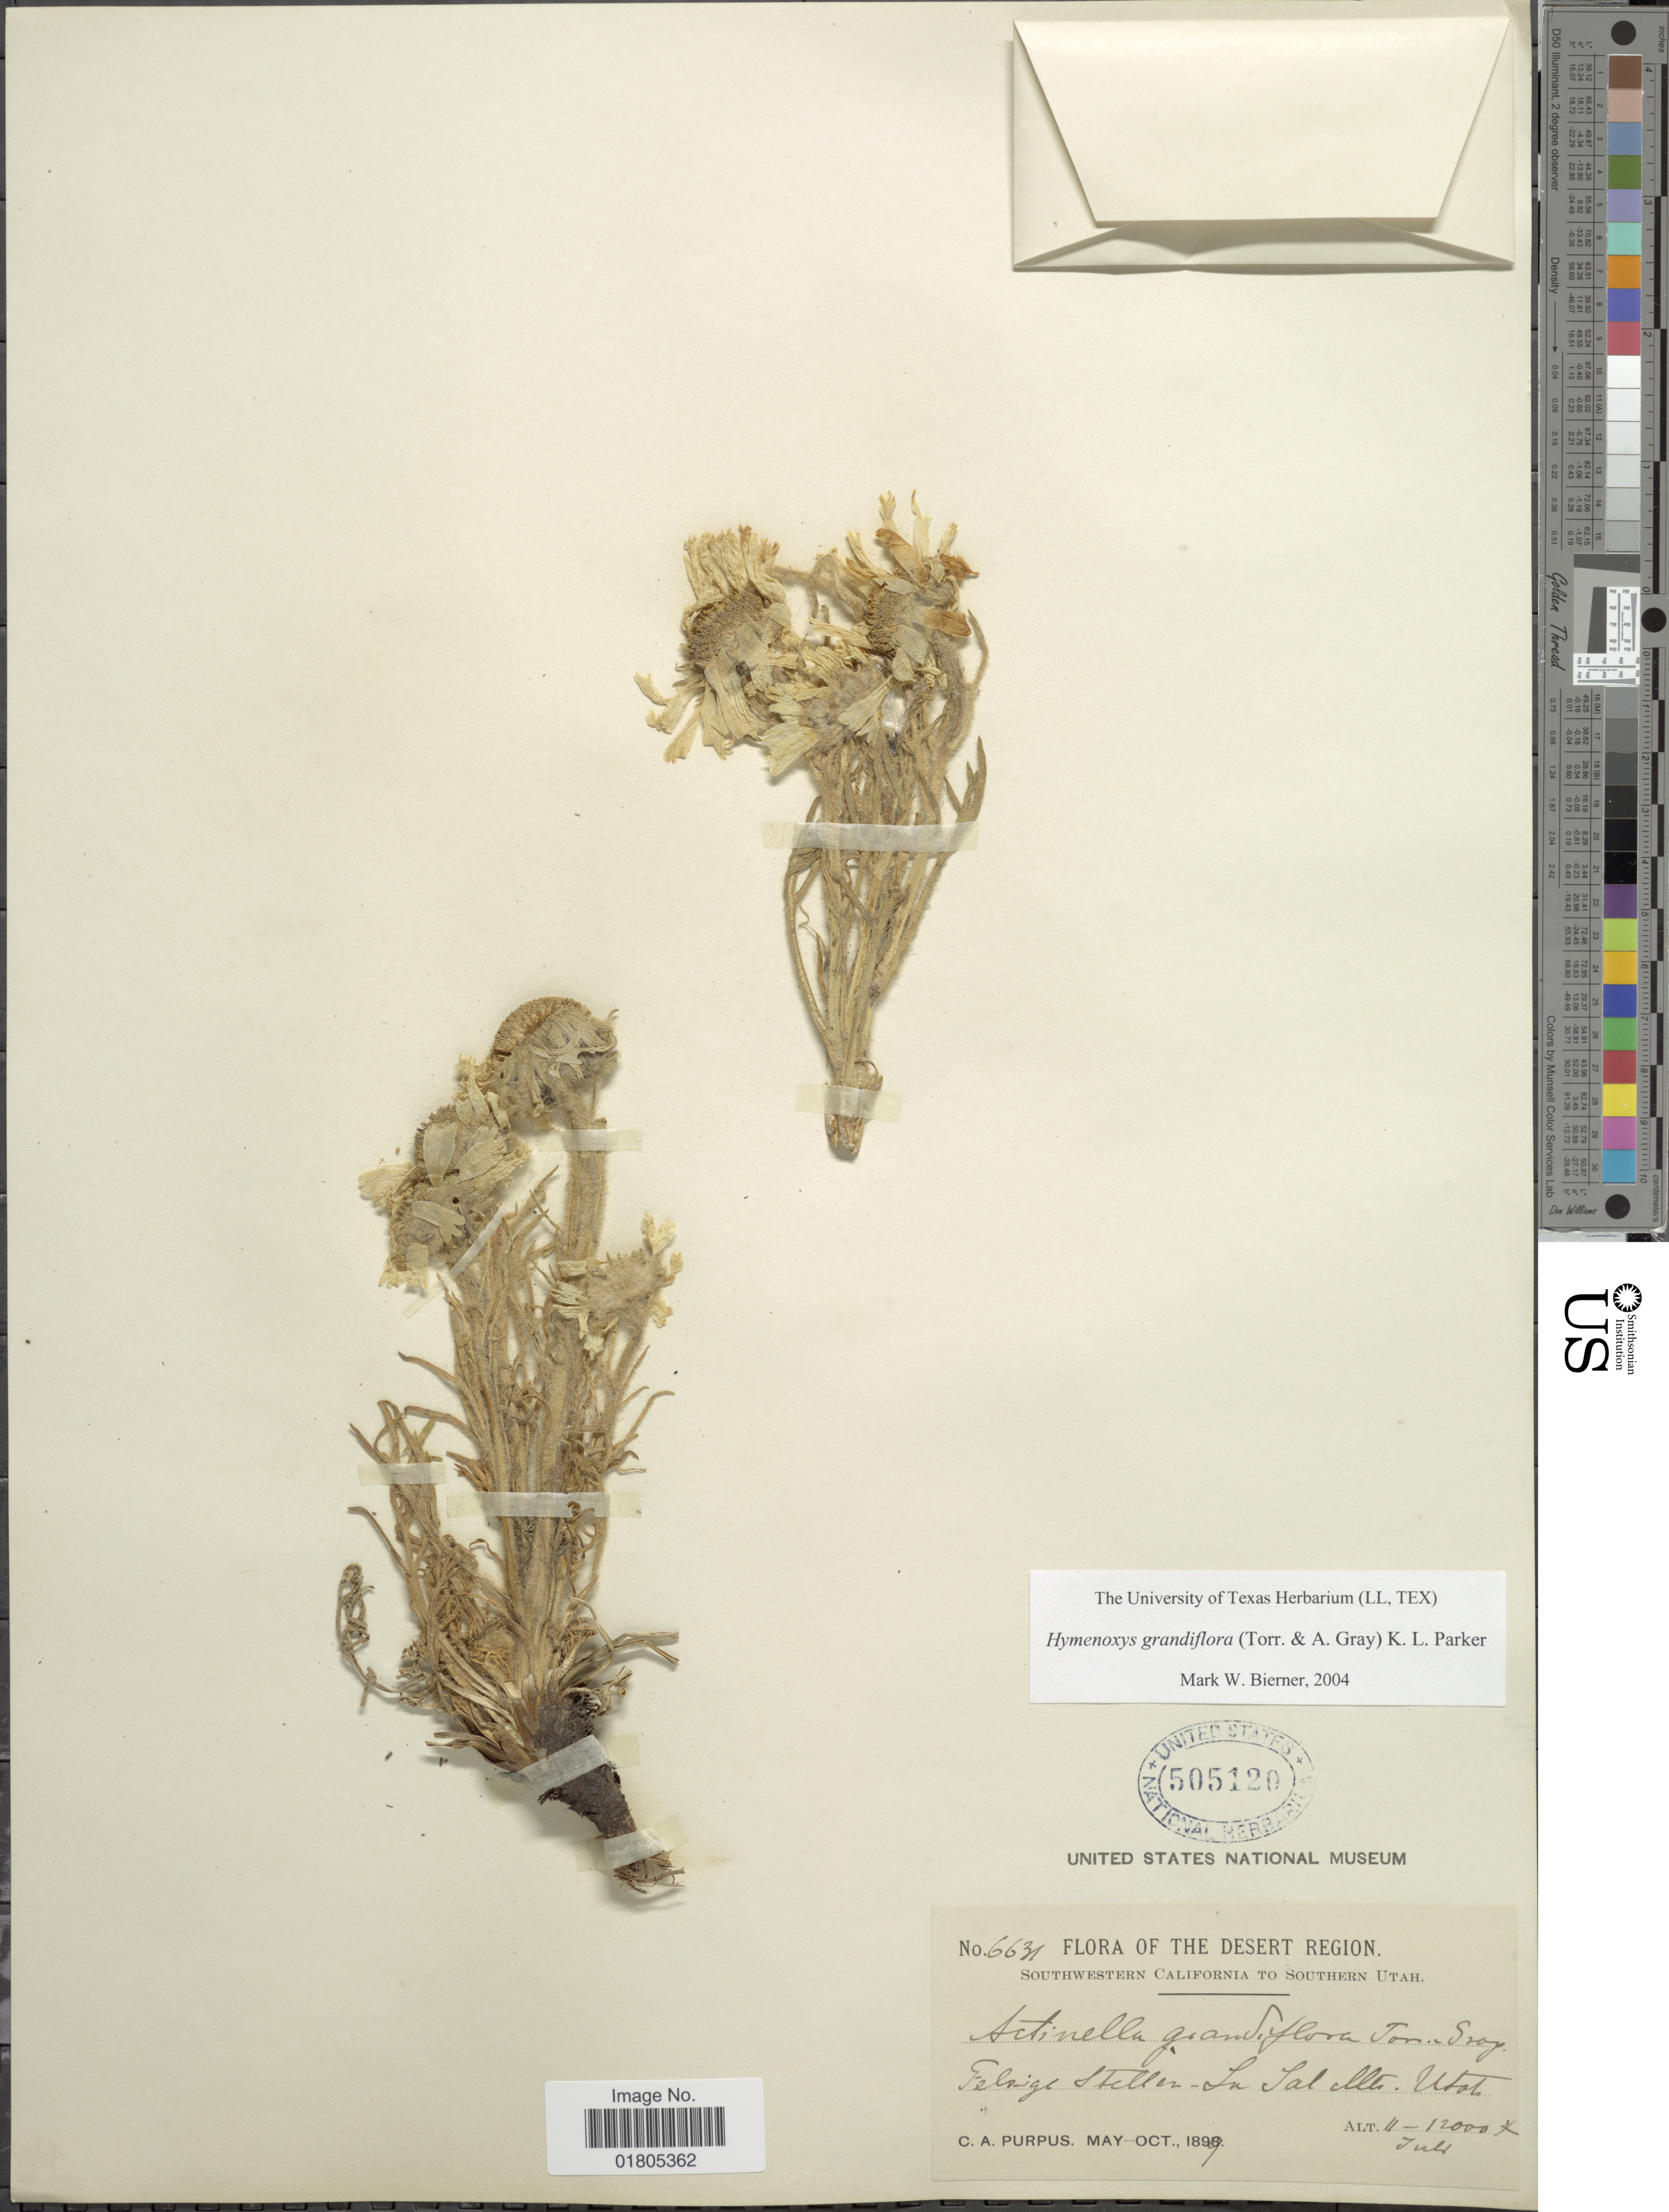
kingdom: Plantae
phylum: Tracheophyta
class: Magnoliopsida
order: Asterales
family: Asteraceae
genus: Actinea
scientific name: Actinea grandiflora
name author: (Torr. & A. Gray) Kuntze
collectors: C. A. Purpus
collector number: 6631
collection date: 1899-05/1899-10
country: United States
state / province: Utah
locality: Desert Region. Southwestern California to Southern Utah. Felsige Stellen, La Sal Mts. Utah.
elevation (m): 3353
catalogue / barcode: US 505120